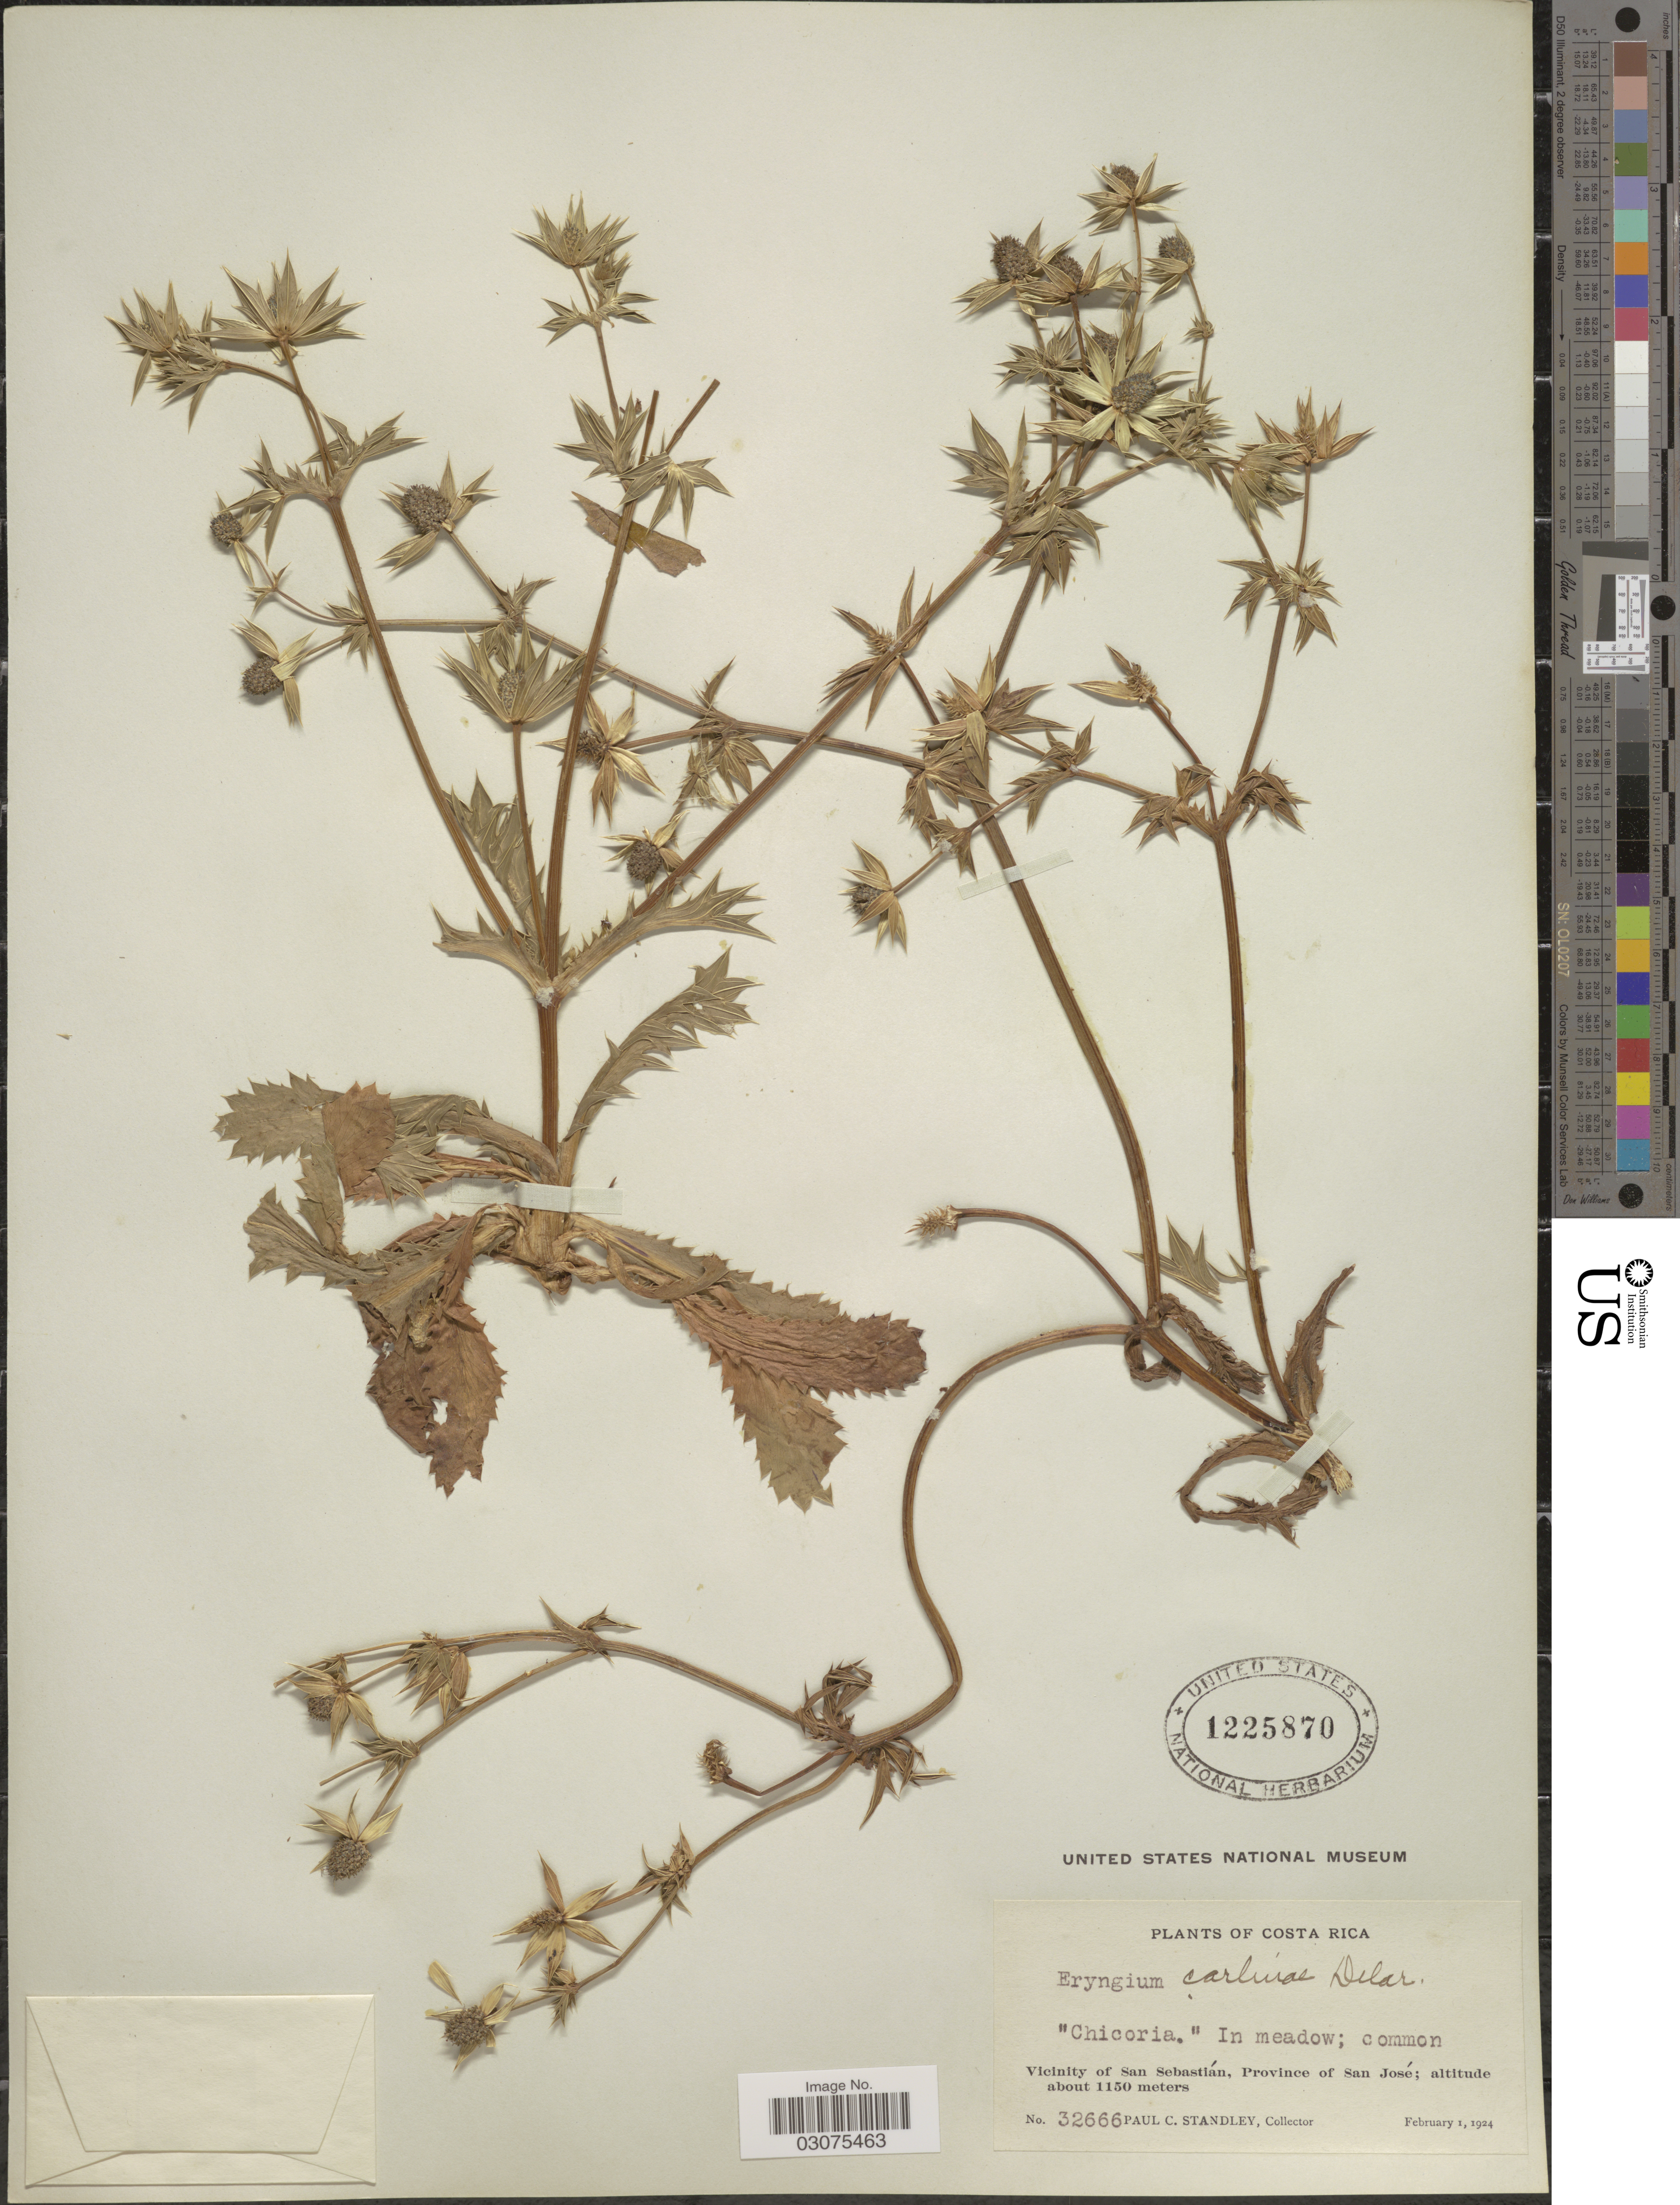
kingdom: Plantae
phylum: Tracheophyta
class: Magnoliopsida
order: Apiales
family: Apiaceae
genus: Eryngium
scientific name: Eryngium carlinae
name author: F. Delaroche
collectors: P. C. Standley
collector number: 32666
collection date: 1924-02-01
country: Costa Rica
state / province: San José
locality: Vicinity of San Sebastián, Province of San José.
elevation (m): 1150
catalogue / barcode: US 1225870